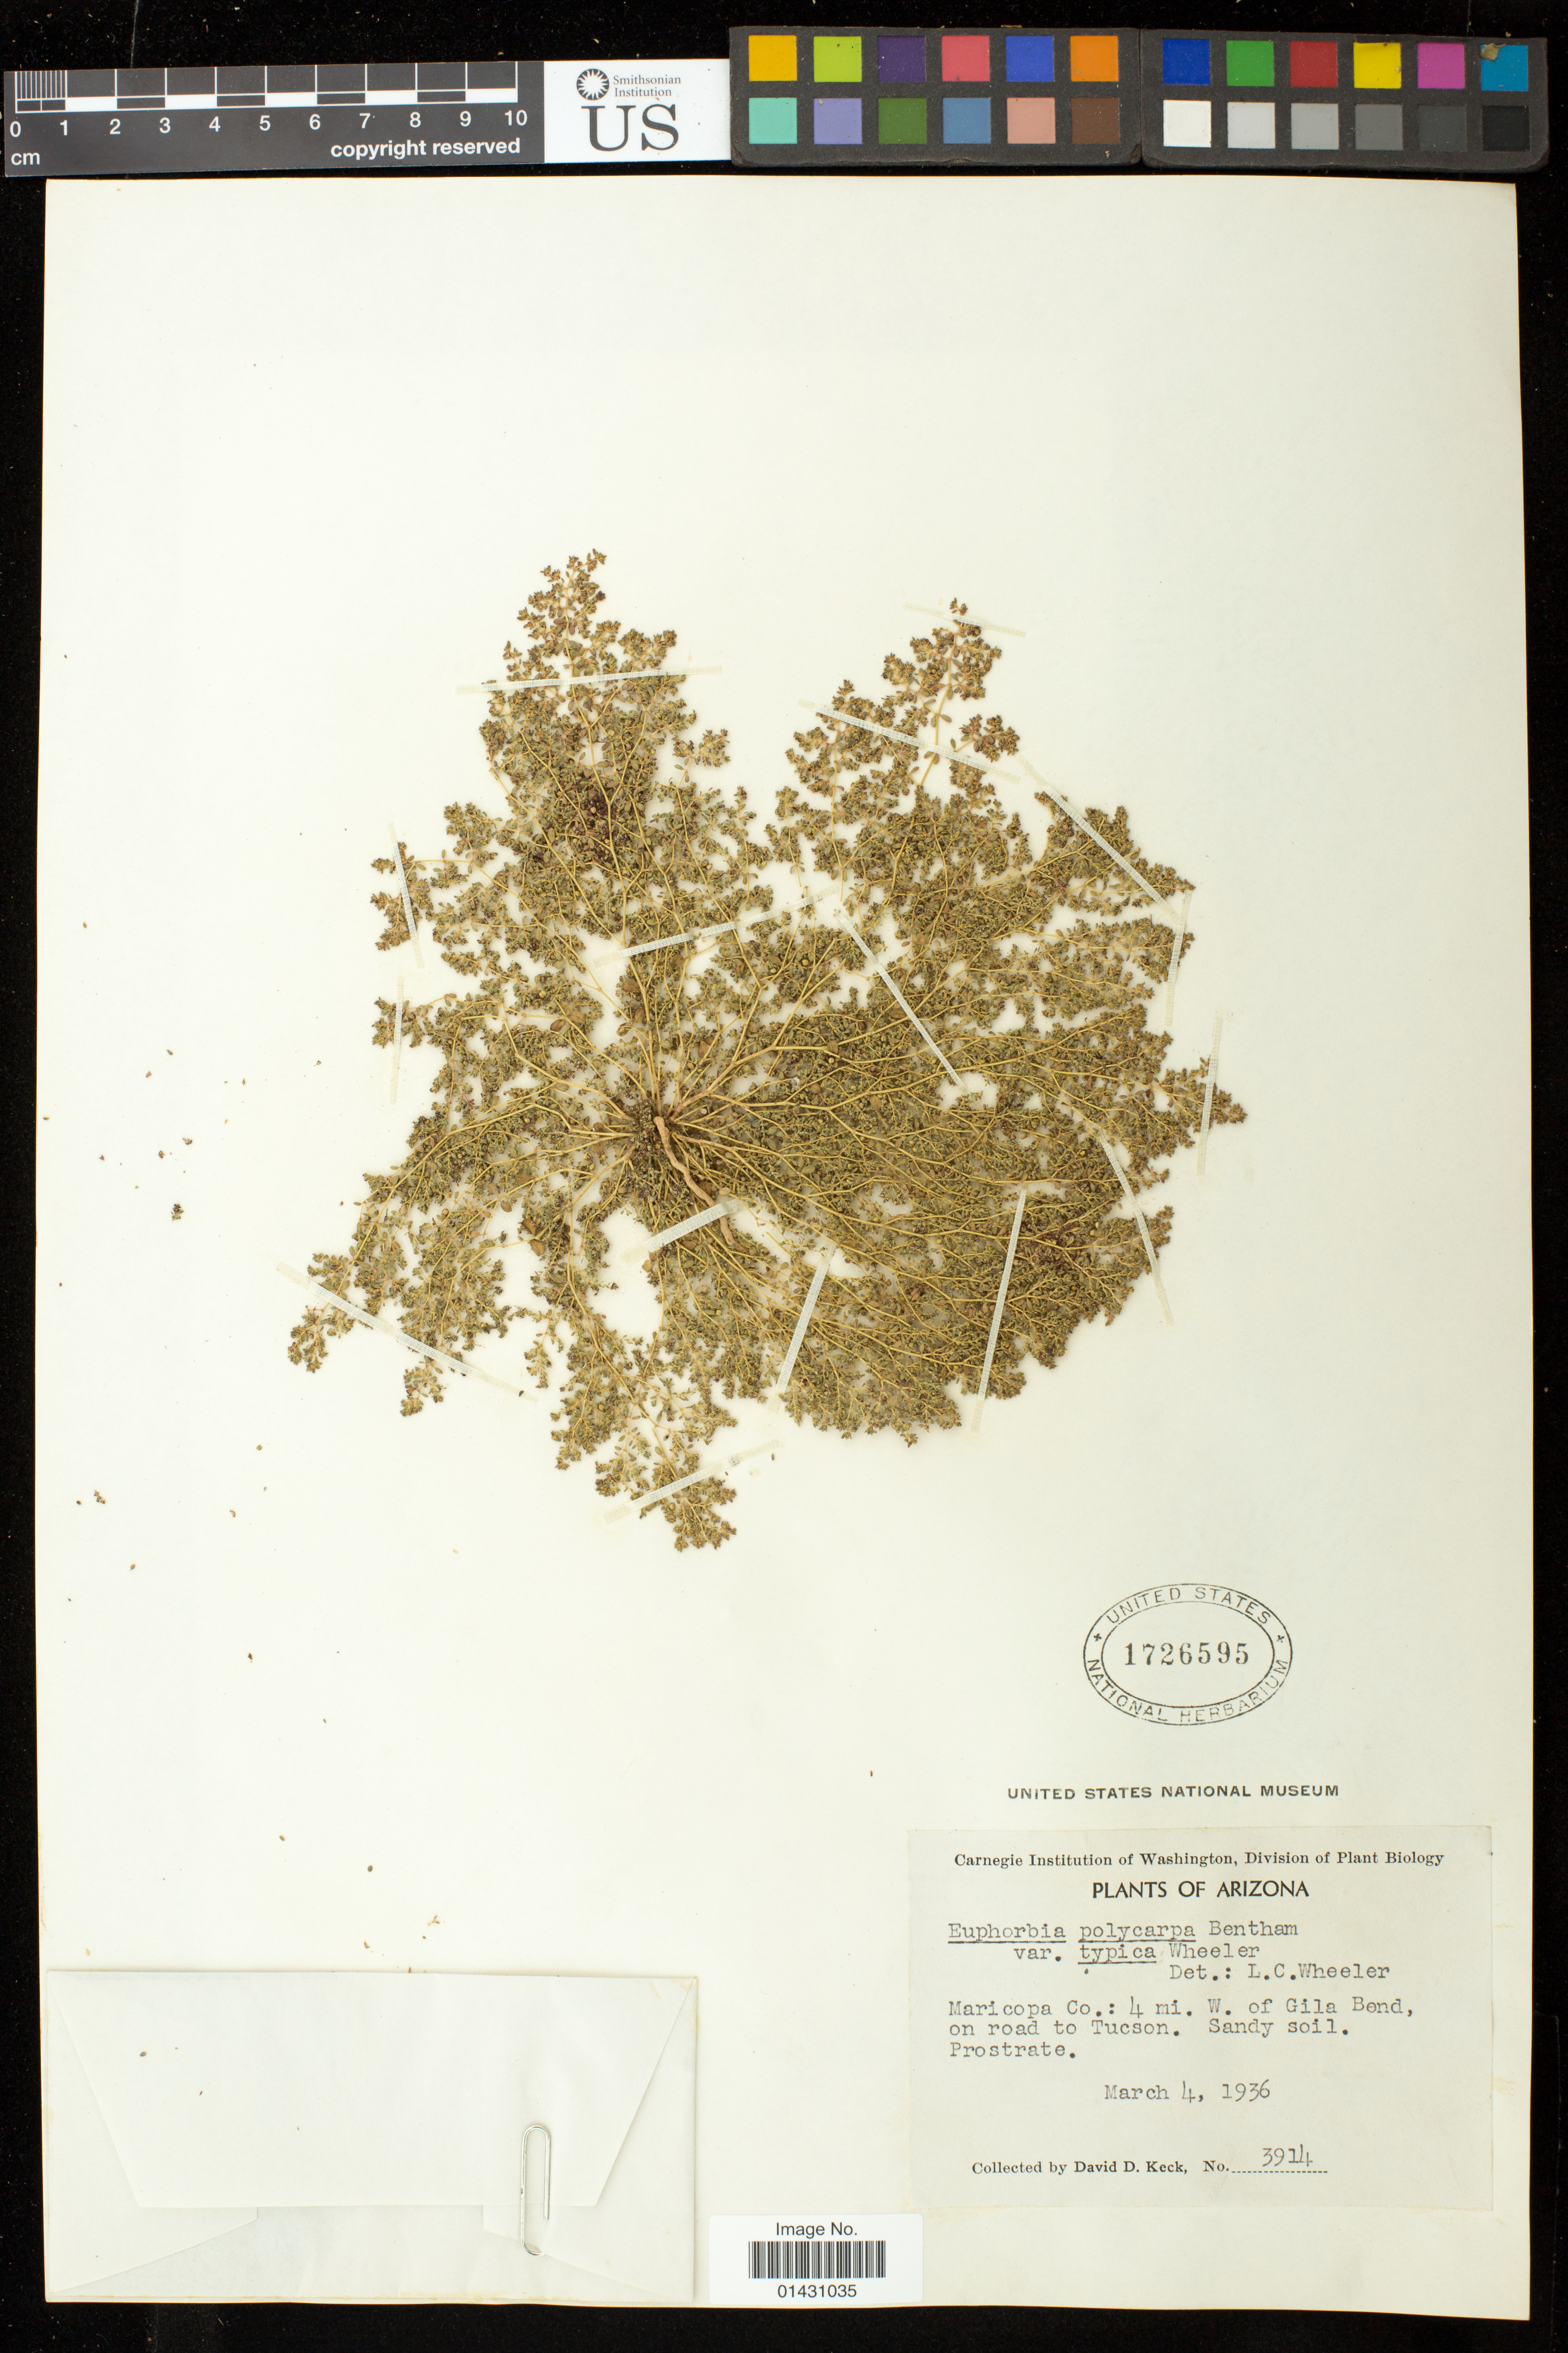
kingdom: Plantae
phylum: Tracheophyta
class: Magnoliopsida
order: Malpighiales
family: Euphorbiaceae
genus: Euphorbia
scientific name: Euphorbia polycarpa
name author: Benth.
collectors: D. D. Keck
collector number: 3914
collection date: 1936-03-04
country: United States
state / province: Arizona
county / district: Maricopa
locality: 4 mi. W. of Gila Bend, on road to Tucson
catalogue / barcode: US 1726595